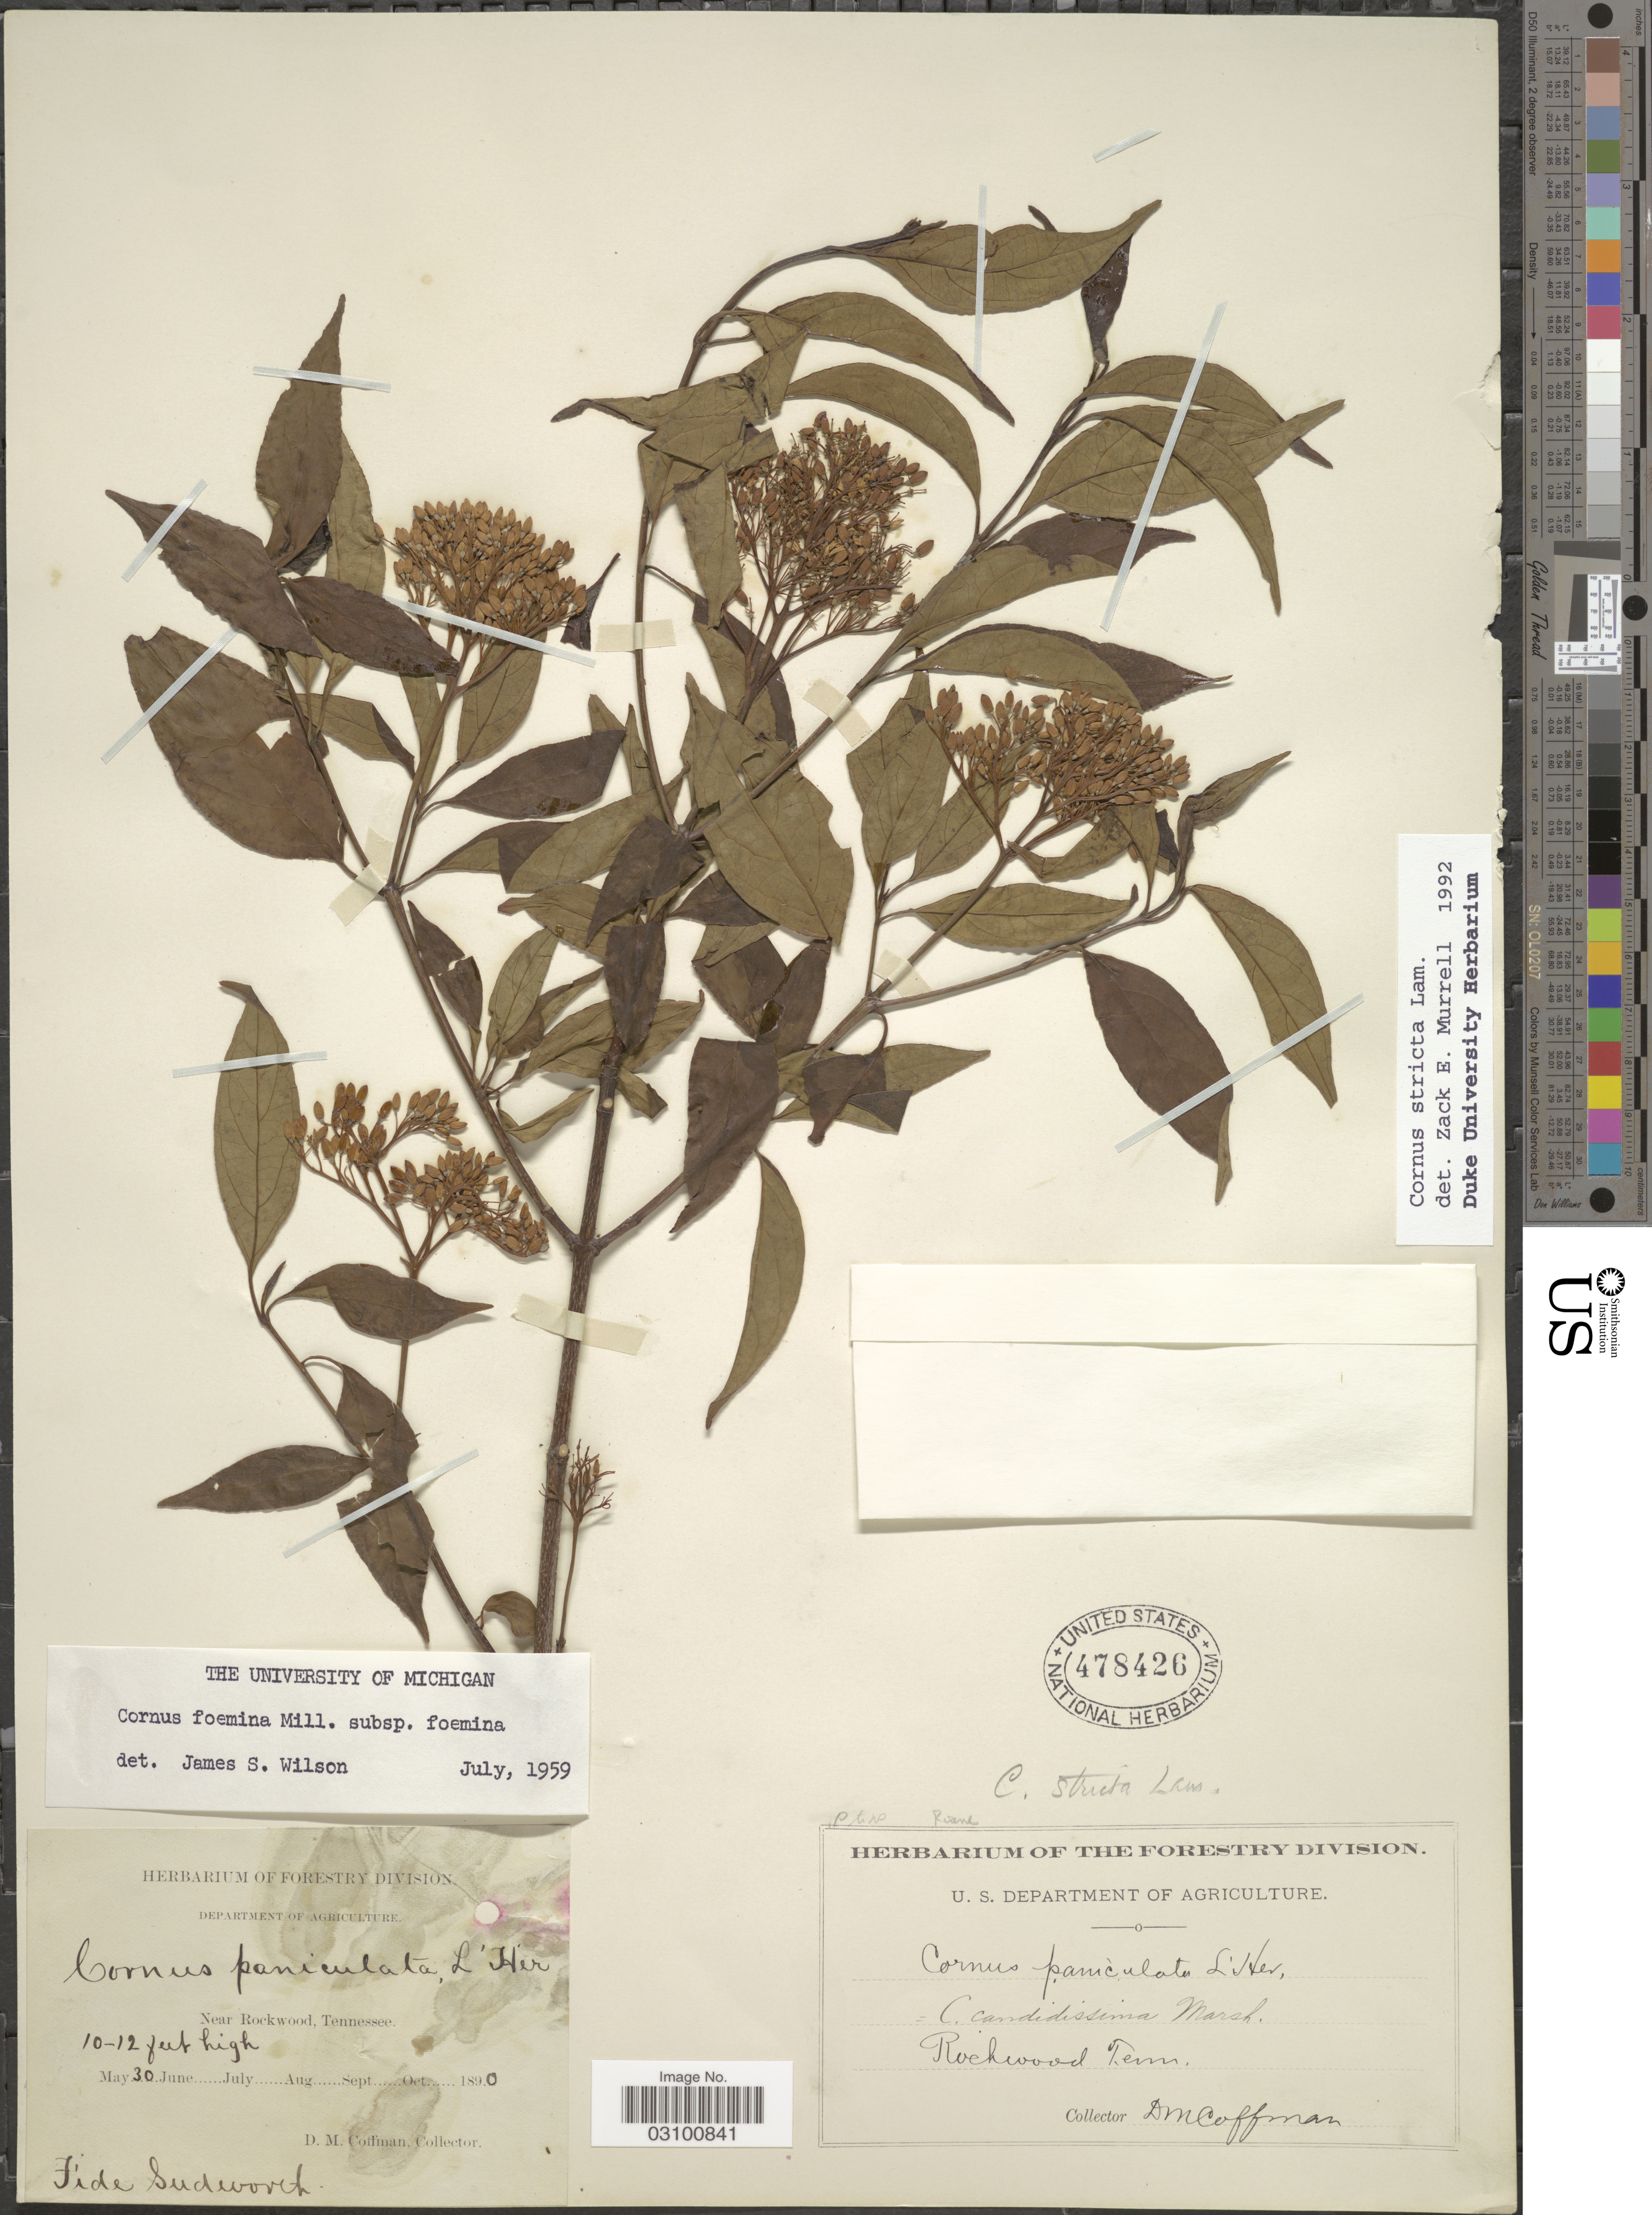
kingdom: Plantae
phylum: Tracheophyta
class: Magnoliopsida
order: Cornales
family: Cornaceae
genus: Cornus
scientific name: Cornus stricta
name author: Lam.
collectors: D. M. Coffman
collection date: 1890-05-30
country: United States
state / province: Tennessee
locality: Near Rockwood.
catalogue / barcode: US 478426